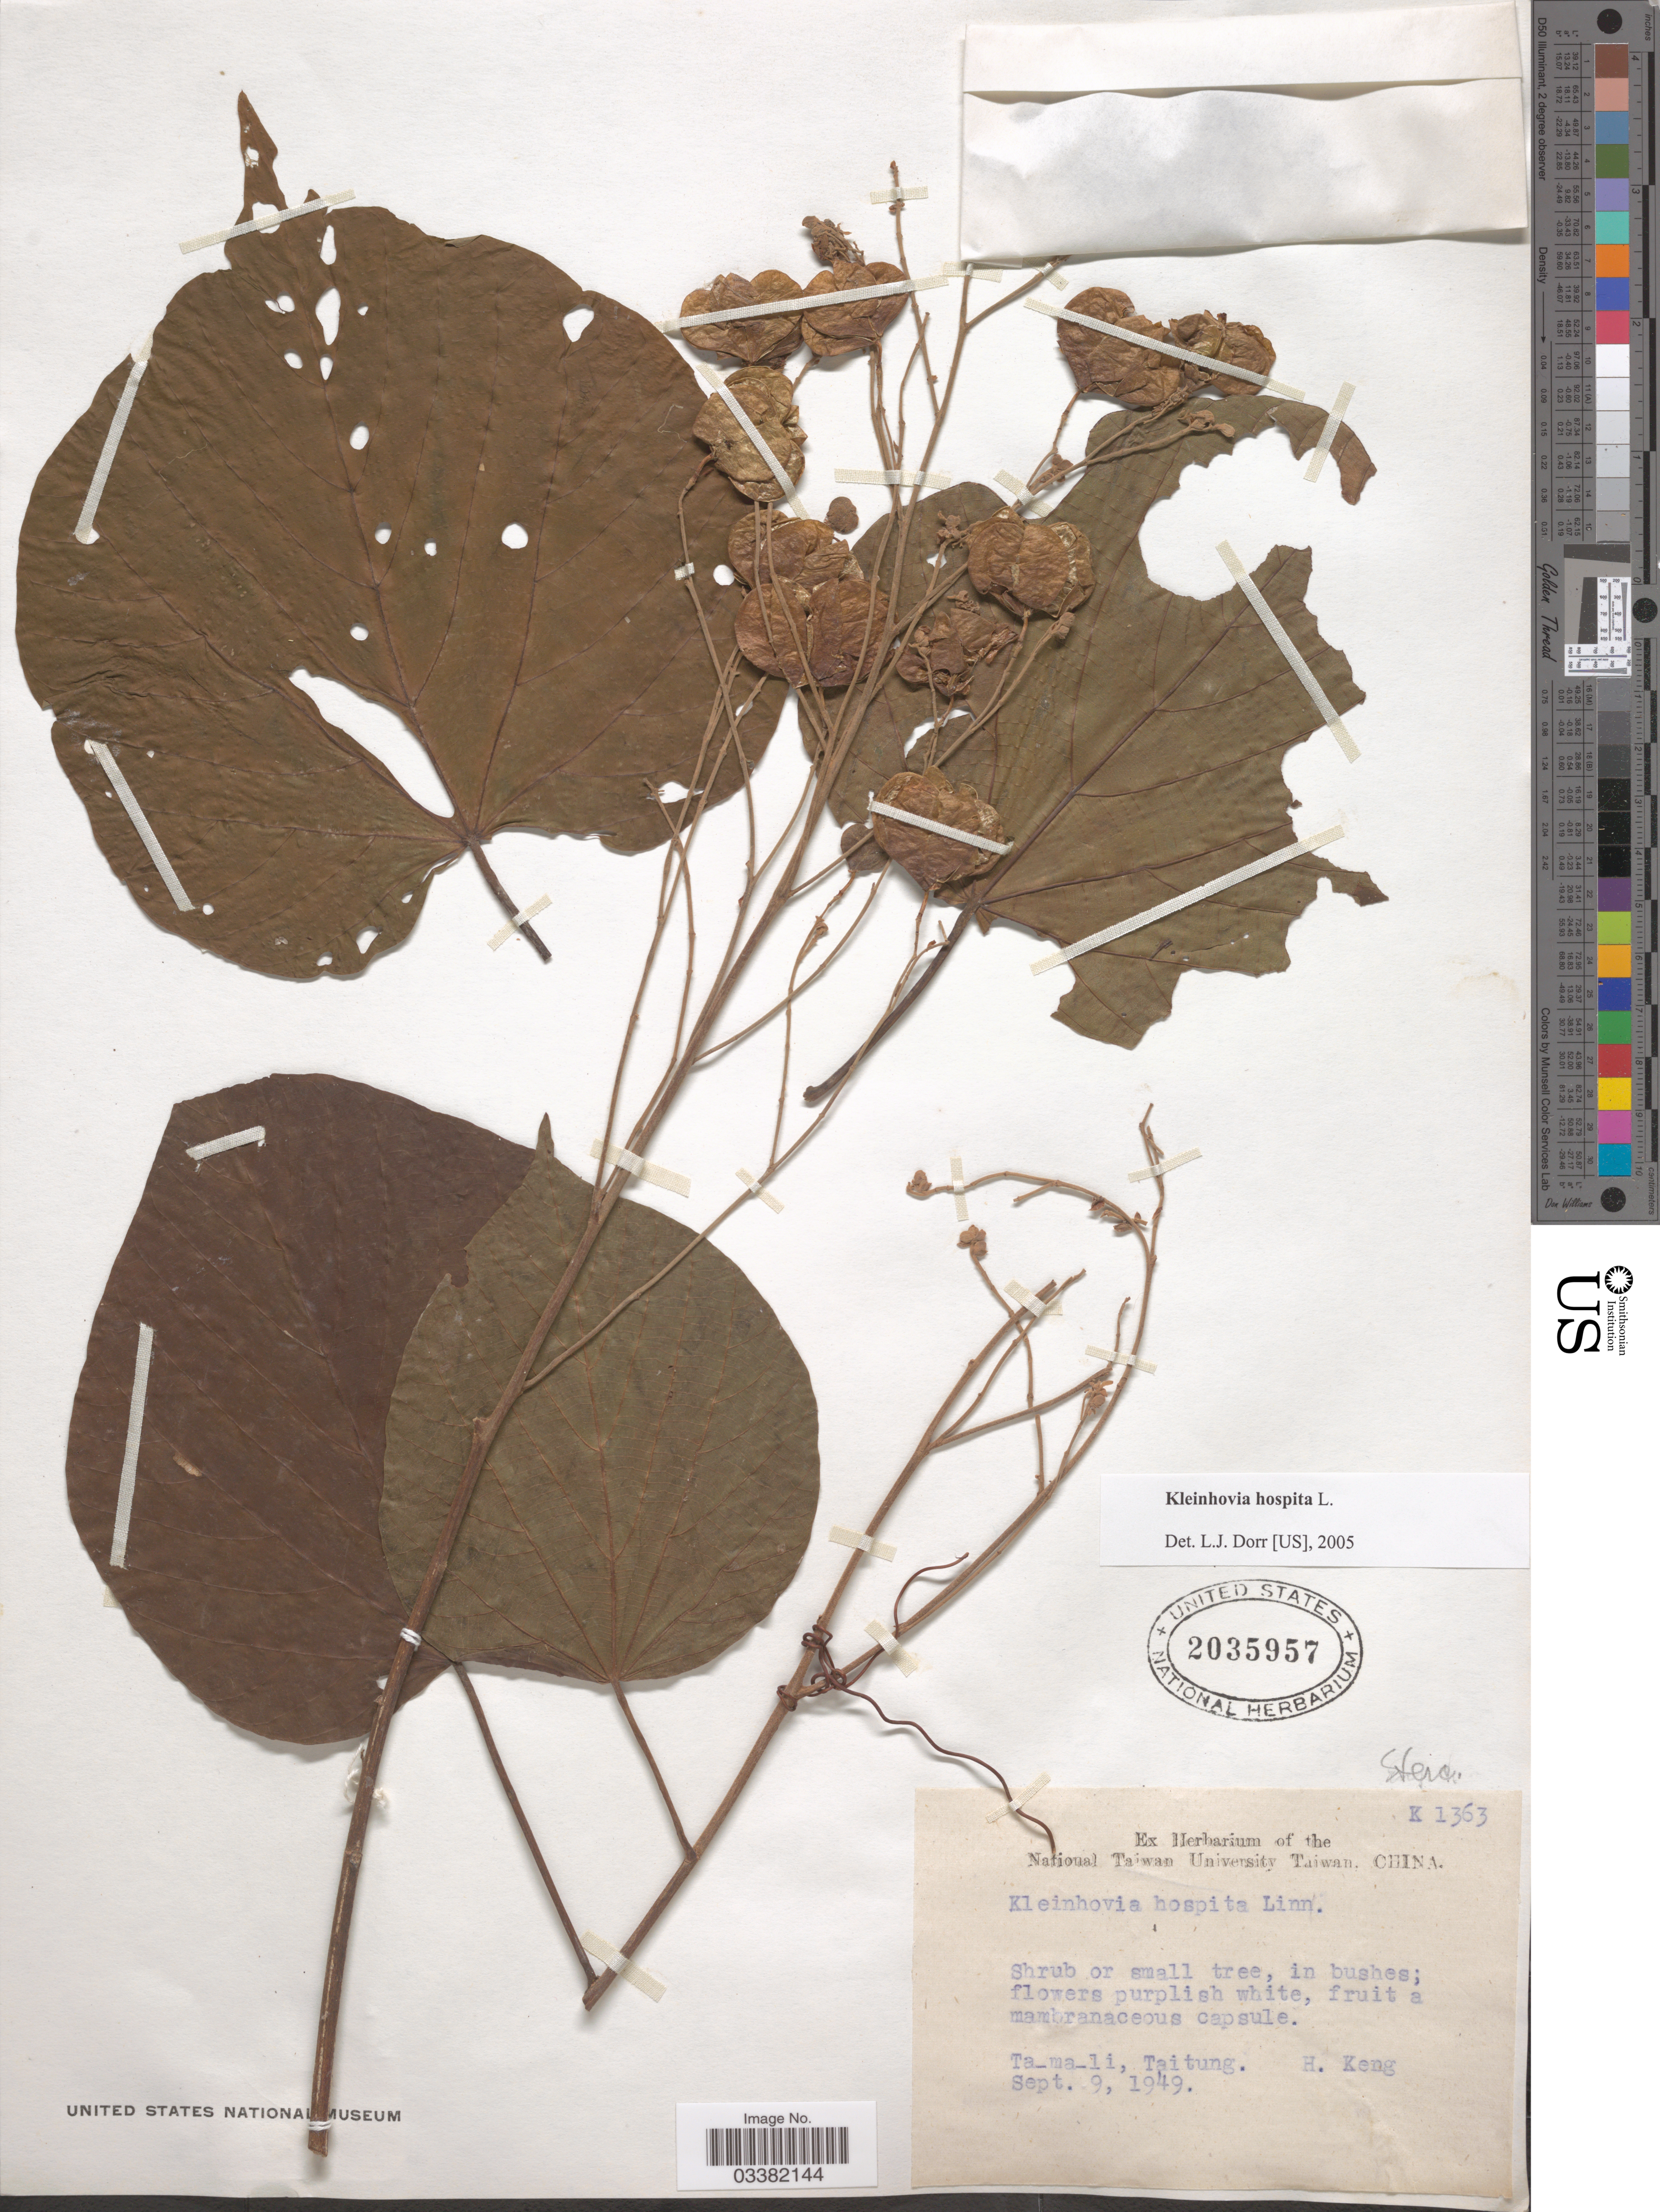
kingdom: Plantae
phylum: Tracheophyta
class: Magnoliopsida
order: Malvales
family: Malvaceae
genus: Kleinhovia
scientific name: Kleinhovia hospita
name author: L.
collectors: H. Keng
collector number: K1363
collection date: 1949-09-09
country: Taiwan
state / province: Taitung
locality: Ta-ma-li.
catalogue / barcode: US 2035957